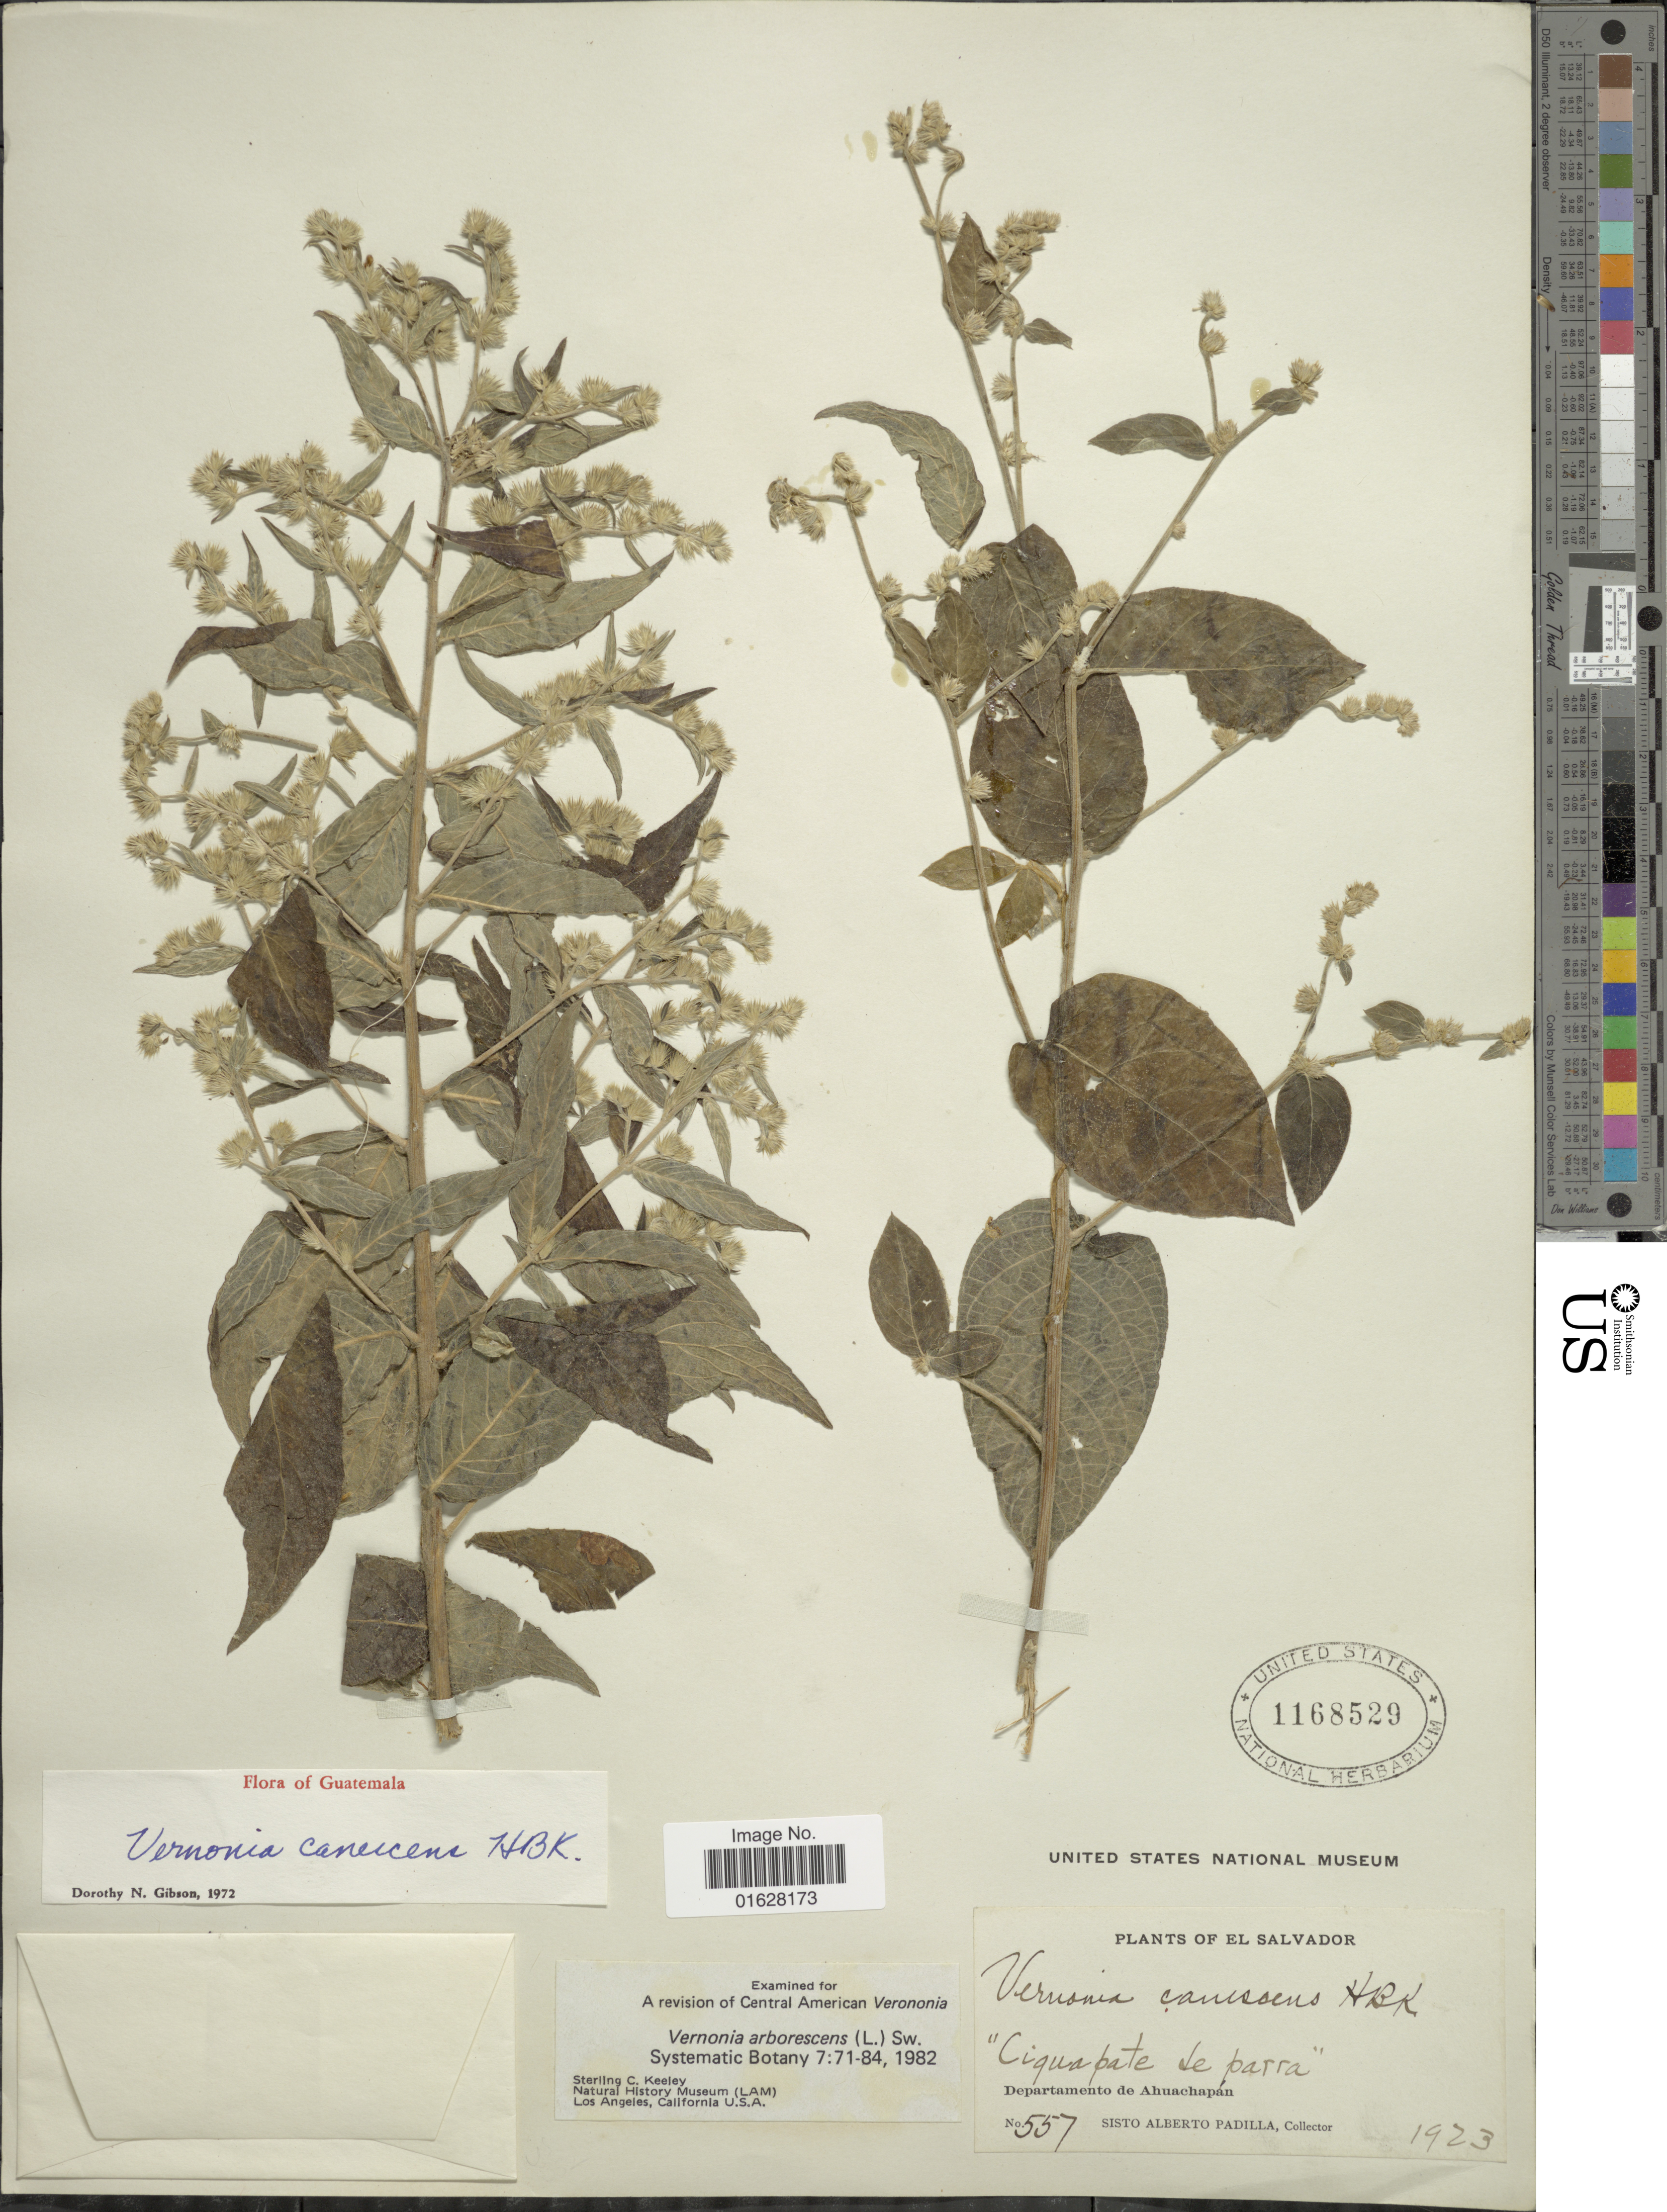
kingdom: Plantae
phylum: Tracheophyta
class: Magnoliopsida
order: Asterales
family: Asteraceae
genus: Lepidaploa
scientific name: Lepidaploa canescens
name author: (Kunth) H. Rob.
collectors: S. A. Padilla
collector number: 557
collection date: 1923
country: El Salvador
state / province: Ahuachapan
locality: Departamento de Ahuachapán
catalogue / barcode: US 1168529